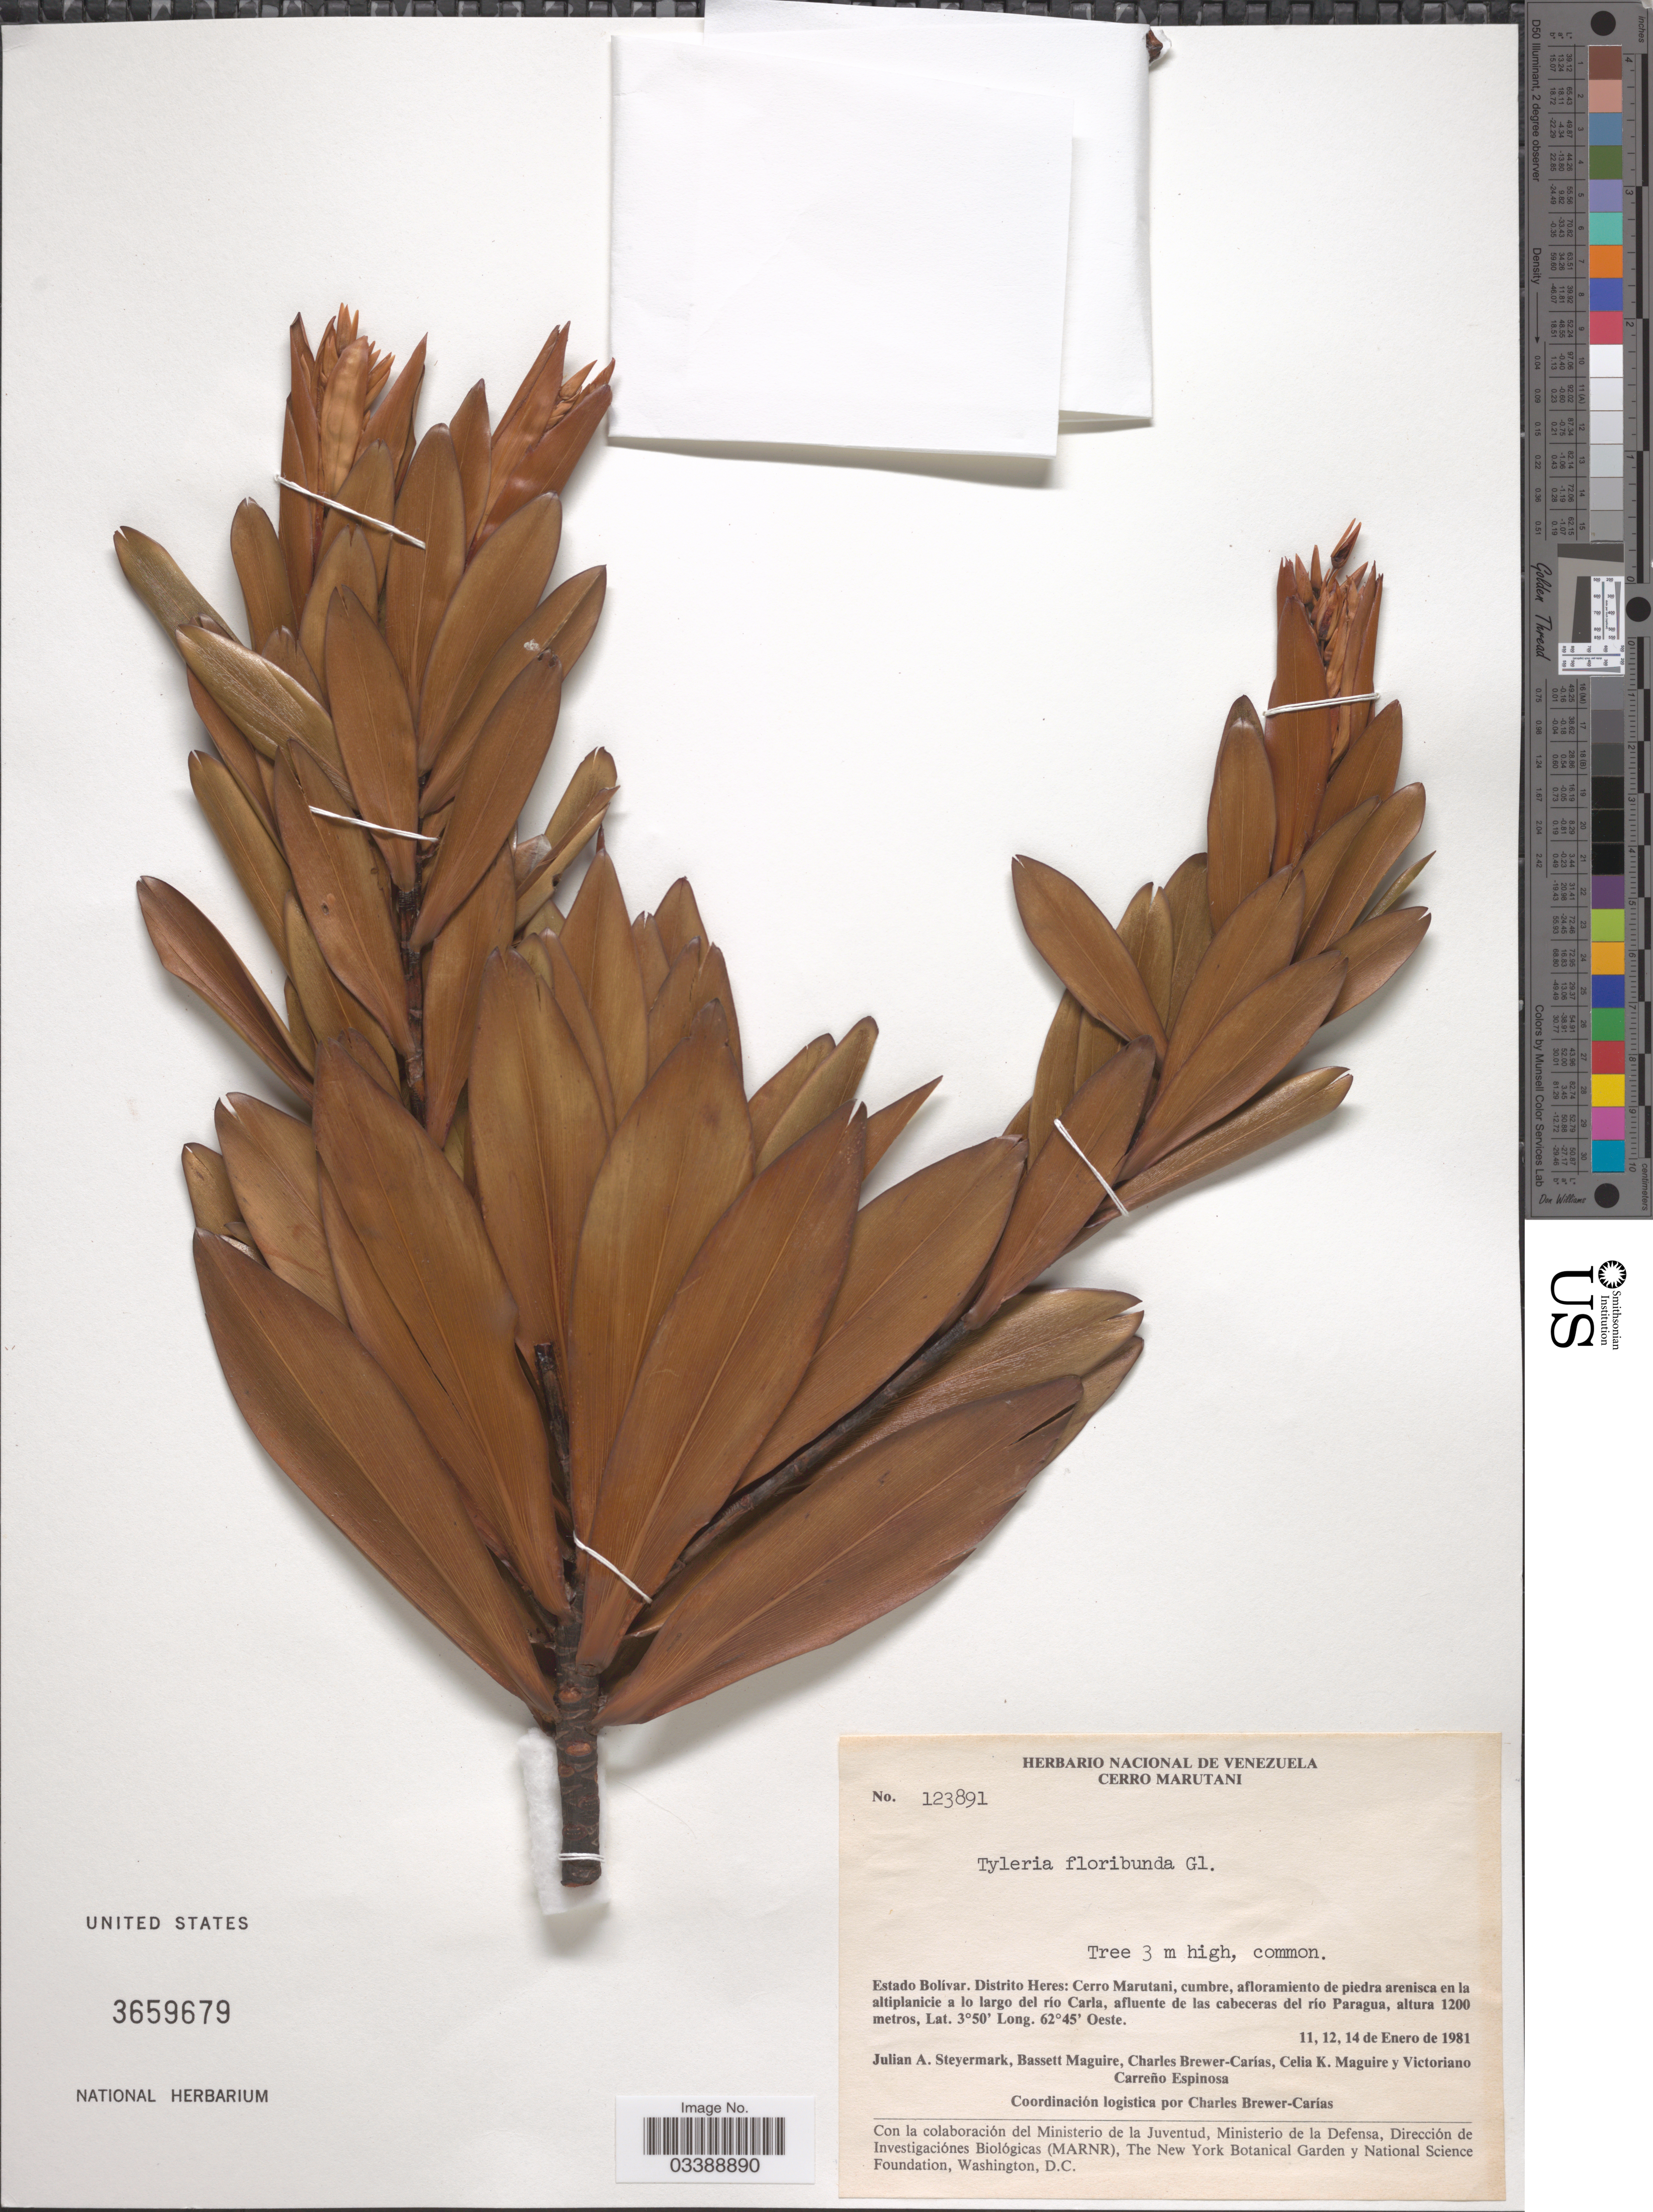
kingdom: Plantae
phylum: Tracheophyta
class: Magnoliopsida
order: Malpighiales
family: Ochnaceae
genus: Tyleria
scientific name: Tyleria floribunda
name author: Gleason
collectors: J. Steyermark, B. Maguire, C. Brewer-Carias, C. K. Maguire & V. Carreño E.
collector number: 123891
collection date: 1981-01-11/1981-01-14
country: Venezuela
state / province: Bolivar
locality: Distrito Heres: Cerro Marutani, cumbre, afloramiento de piedra arenisca en la altiplanicie a lo largo del río Carla, afluente de las cabeceras del río Paragua.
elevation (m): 1200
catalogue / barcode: US 3659679